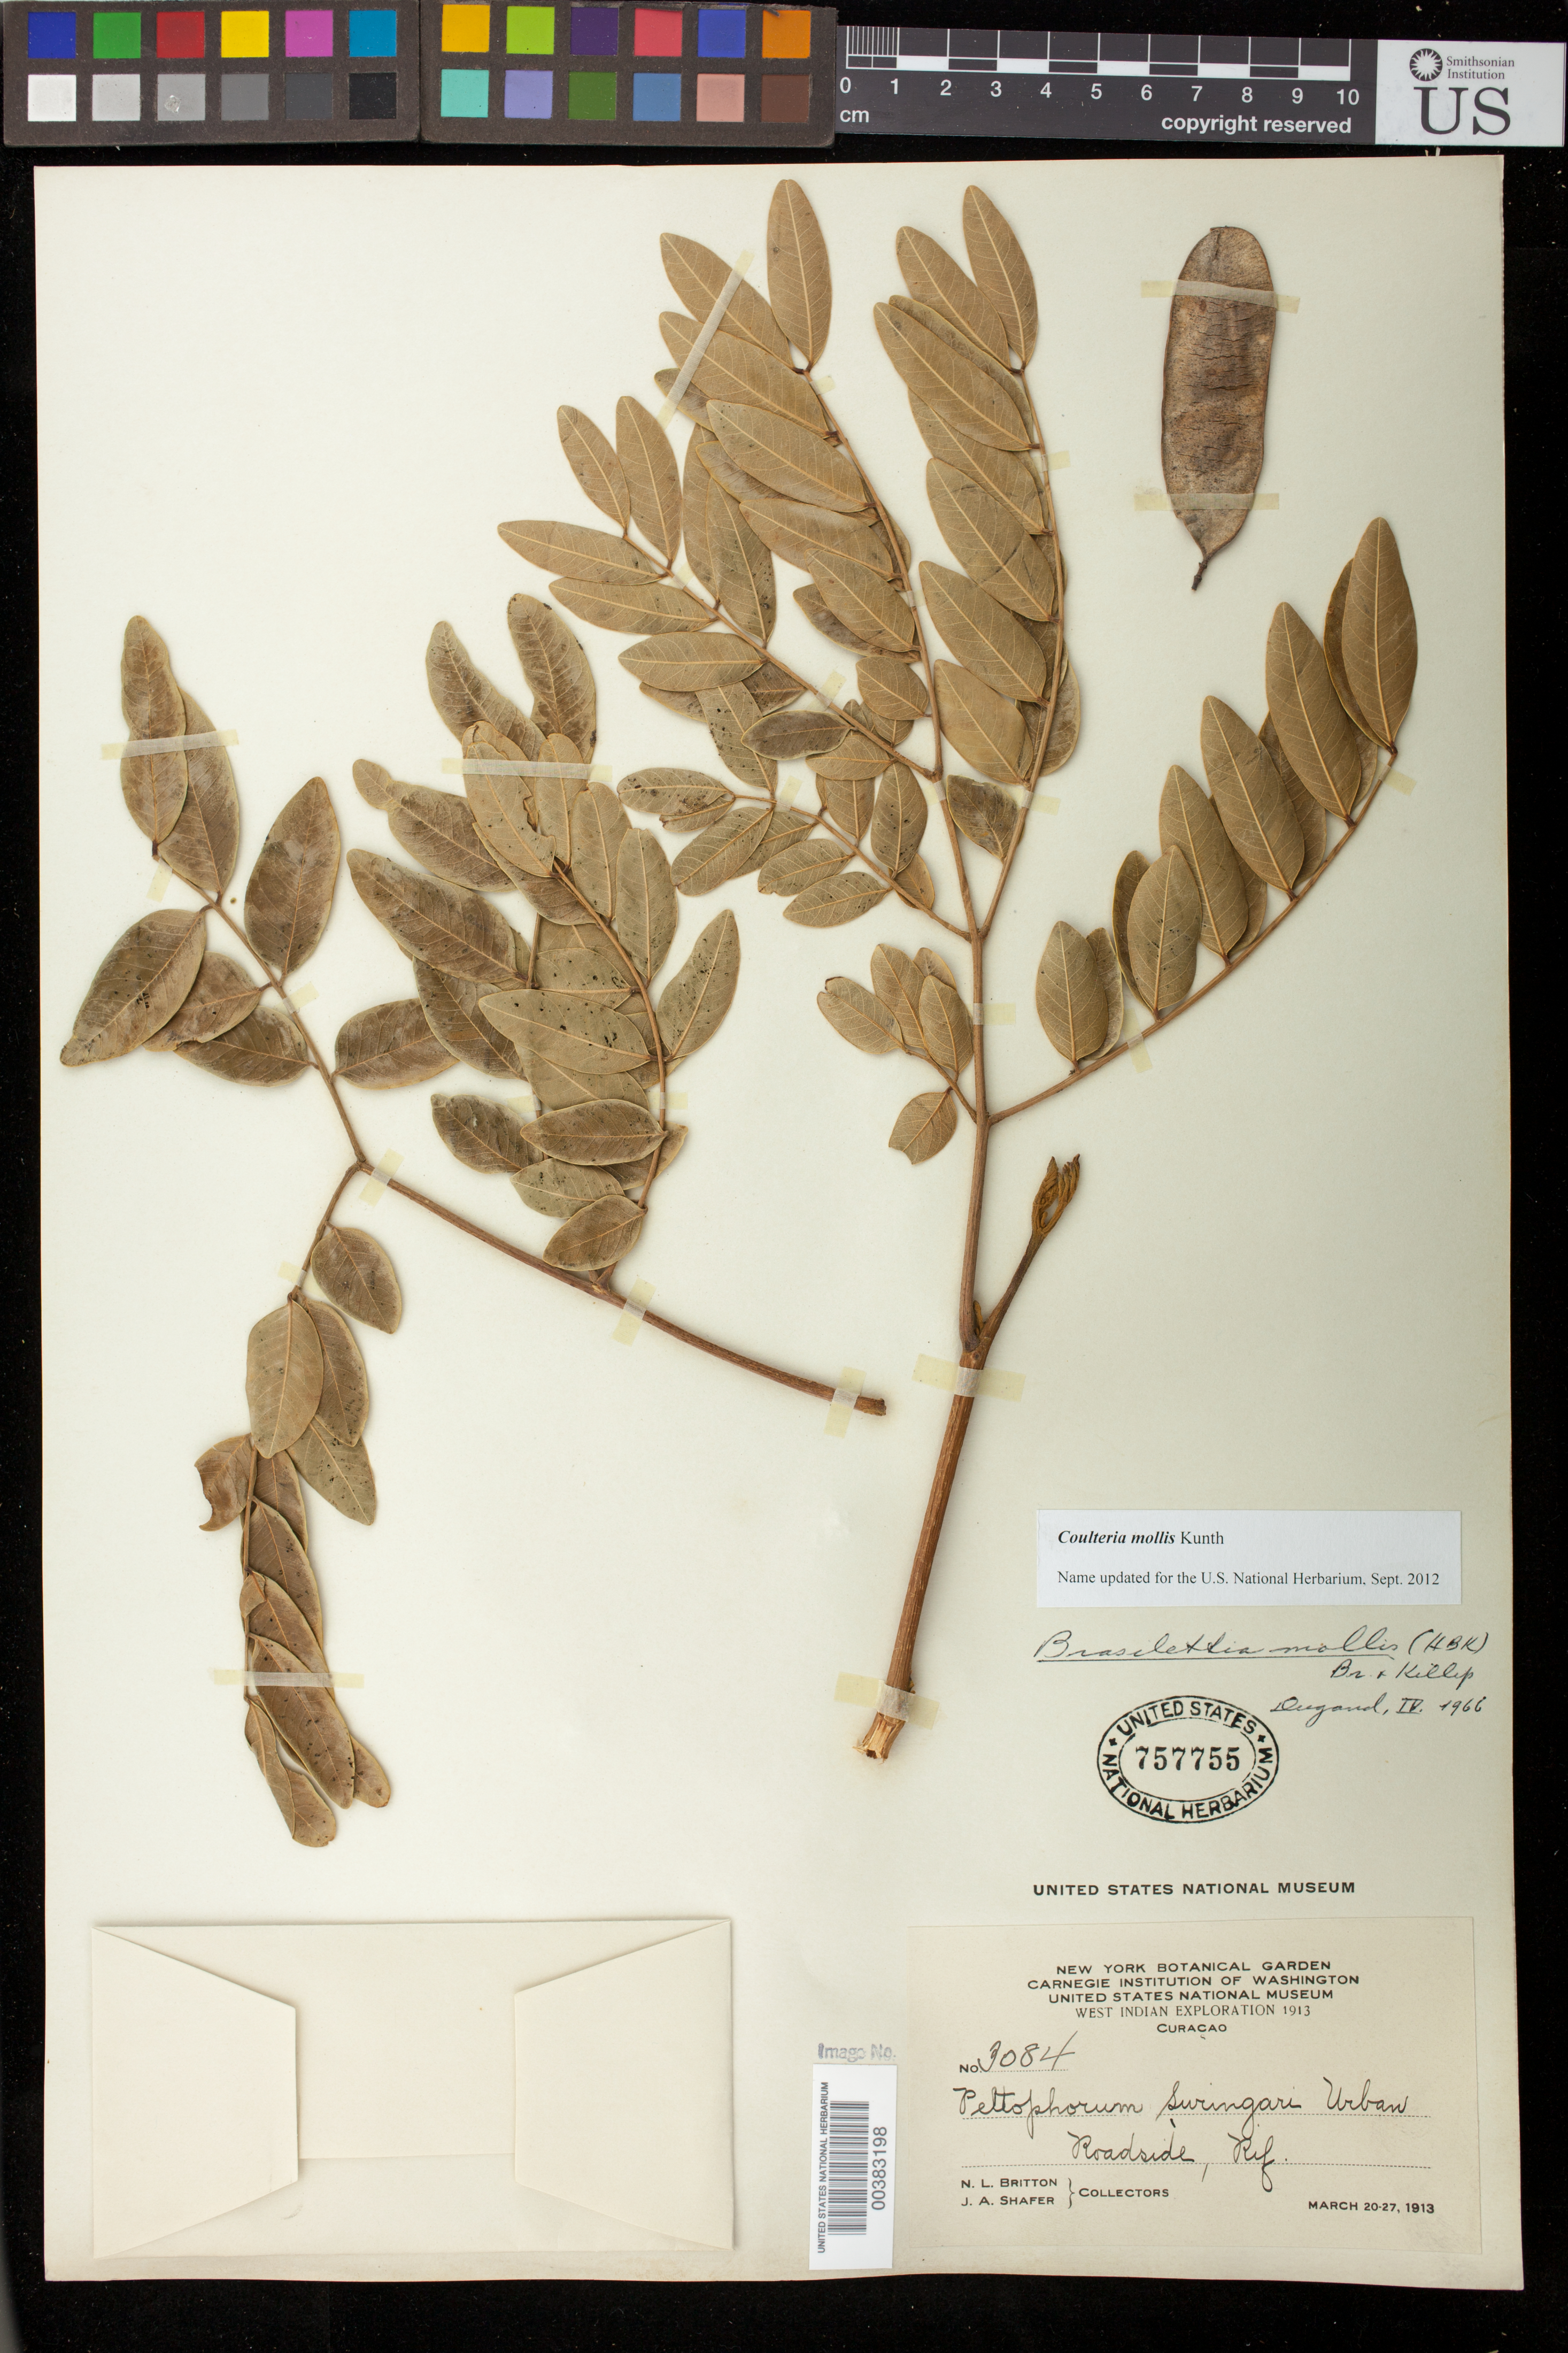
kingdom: Plantae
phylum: Tracheophyta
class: Magnoliopsida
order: Fabales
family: Fabaceae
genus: Coulteria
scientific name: Coulteria mollis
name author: Kunth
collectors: N. Britton & J. A. Shafer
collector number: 3084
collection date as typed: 20 Mar 1913 to 27 Mar 1913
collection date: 1913-03-20/1913-03-27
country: Curaçao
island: Curaçao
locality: Rif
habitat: Roadside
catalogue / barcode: US 757755